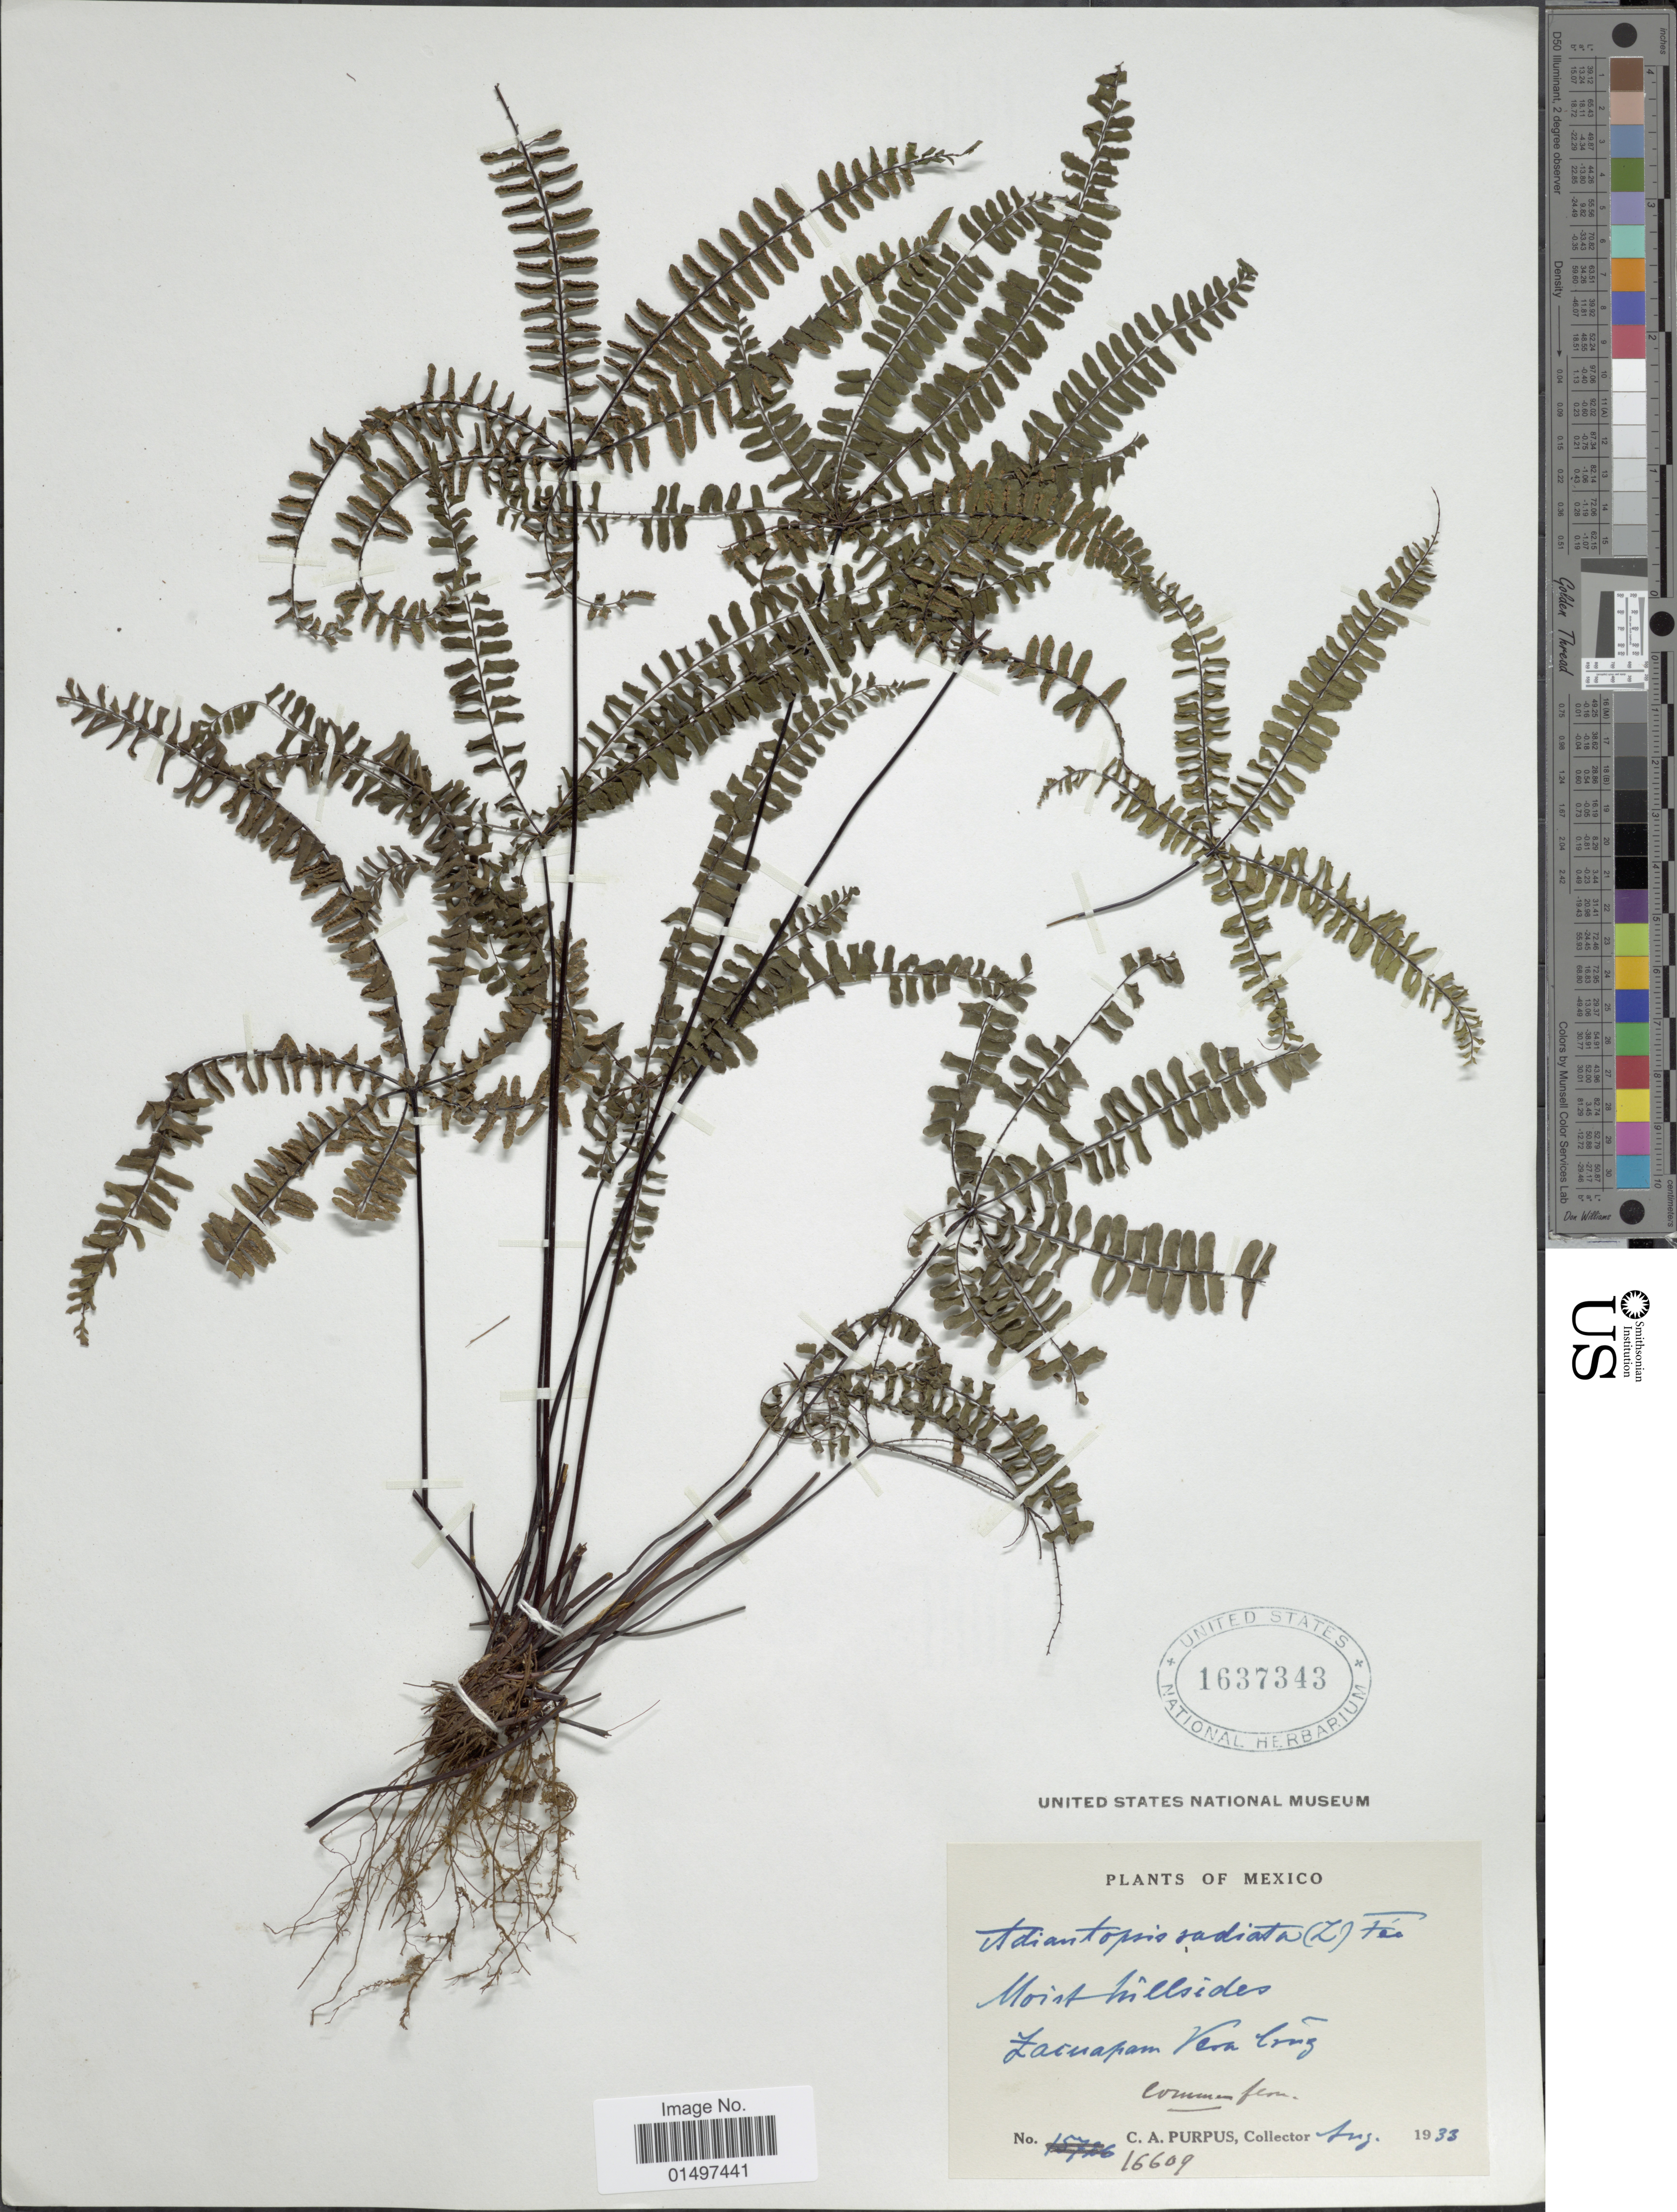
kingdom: Plantae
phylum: Tracheophyta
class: Polypodiopsida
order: Polypodiales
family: Pteridaceae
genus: Adiantopsis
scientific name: Adiantopsis radiata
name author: (L.) Fée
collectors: C. A. Purpus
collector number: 16609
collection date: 1933-08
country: Mexico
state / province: Veracruz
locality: Zacuapan Vera Cruz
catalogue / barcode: US 1637343